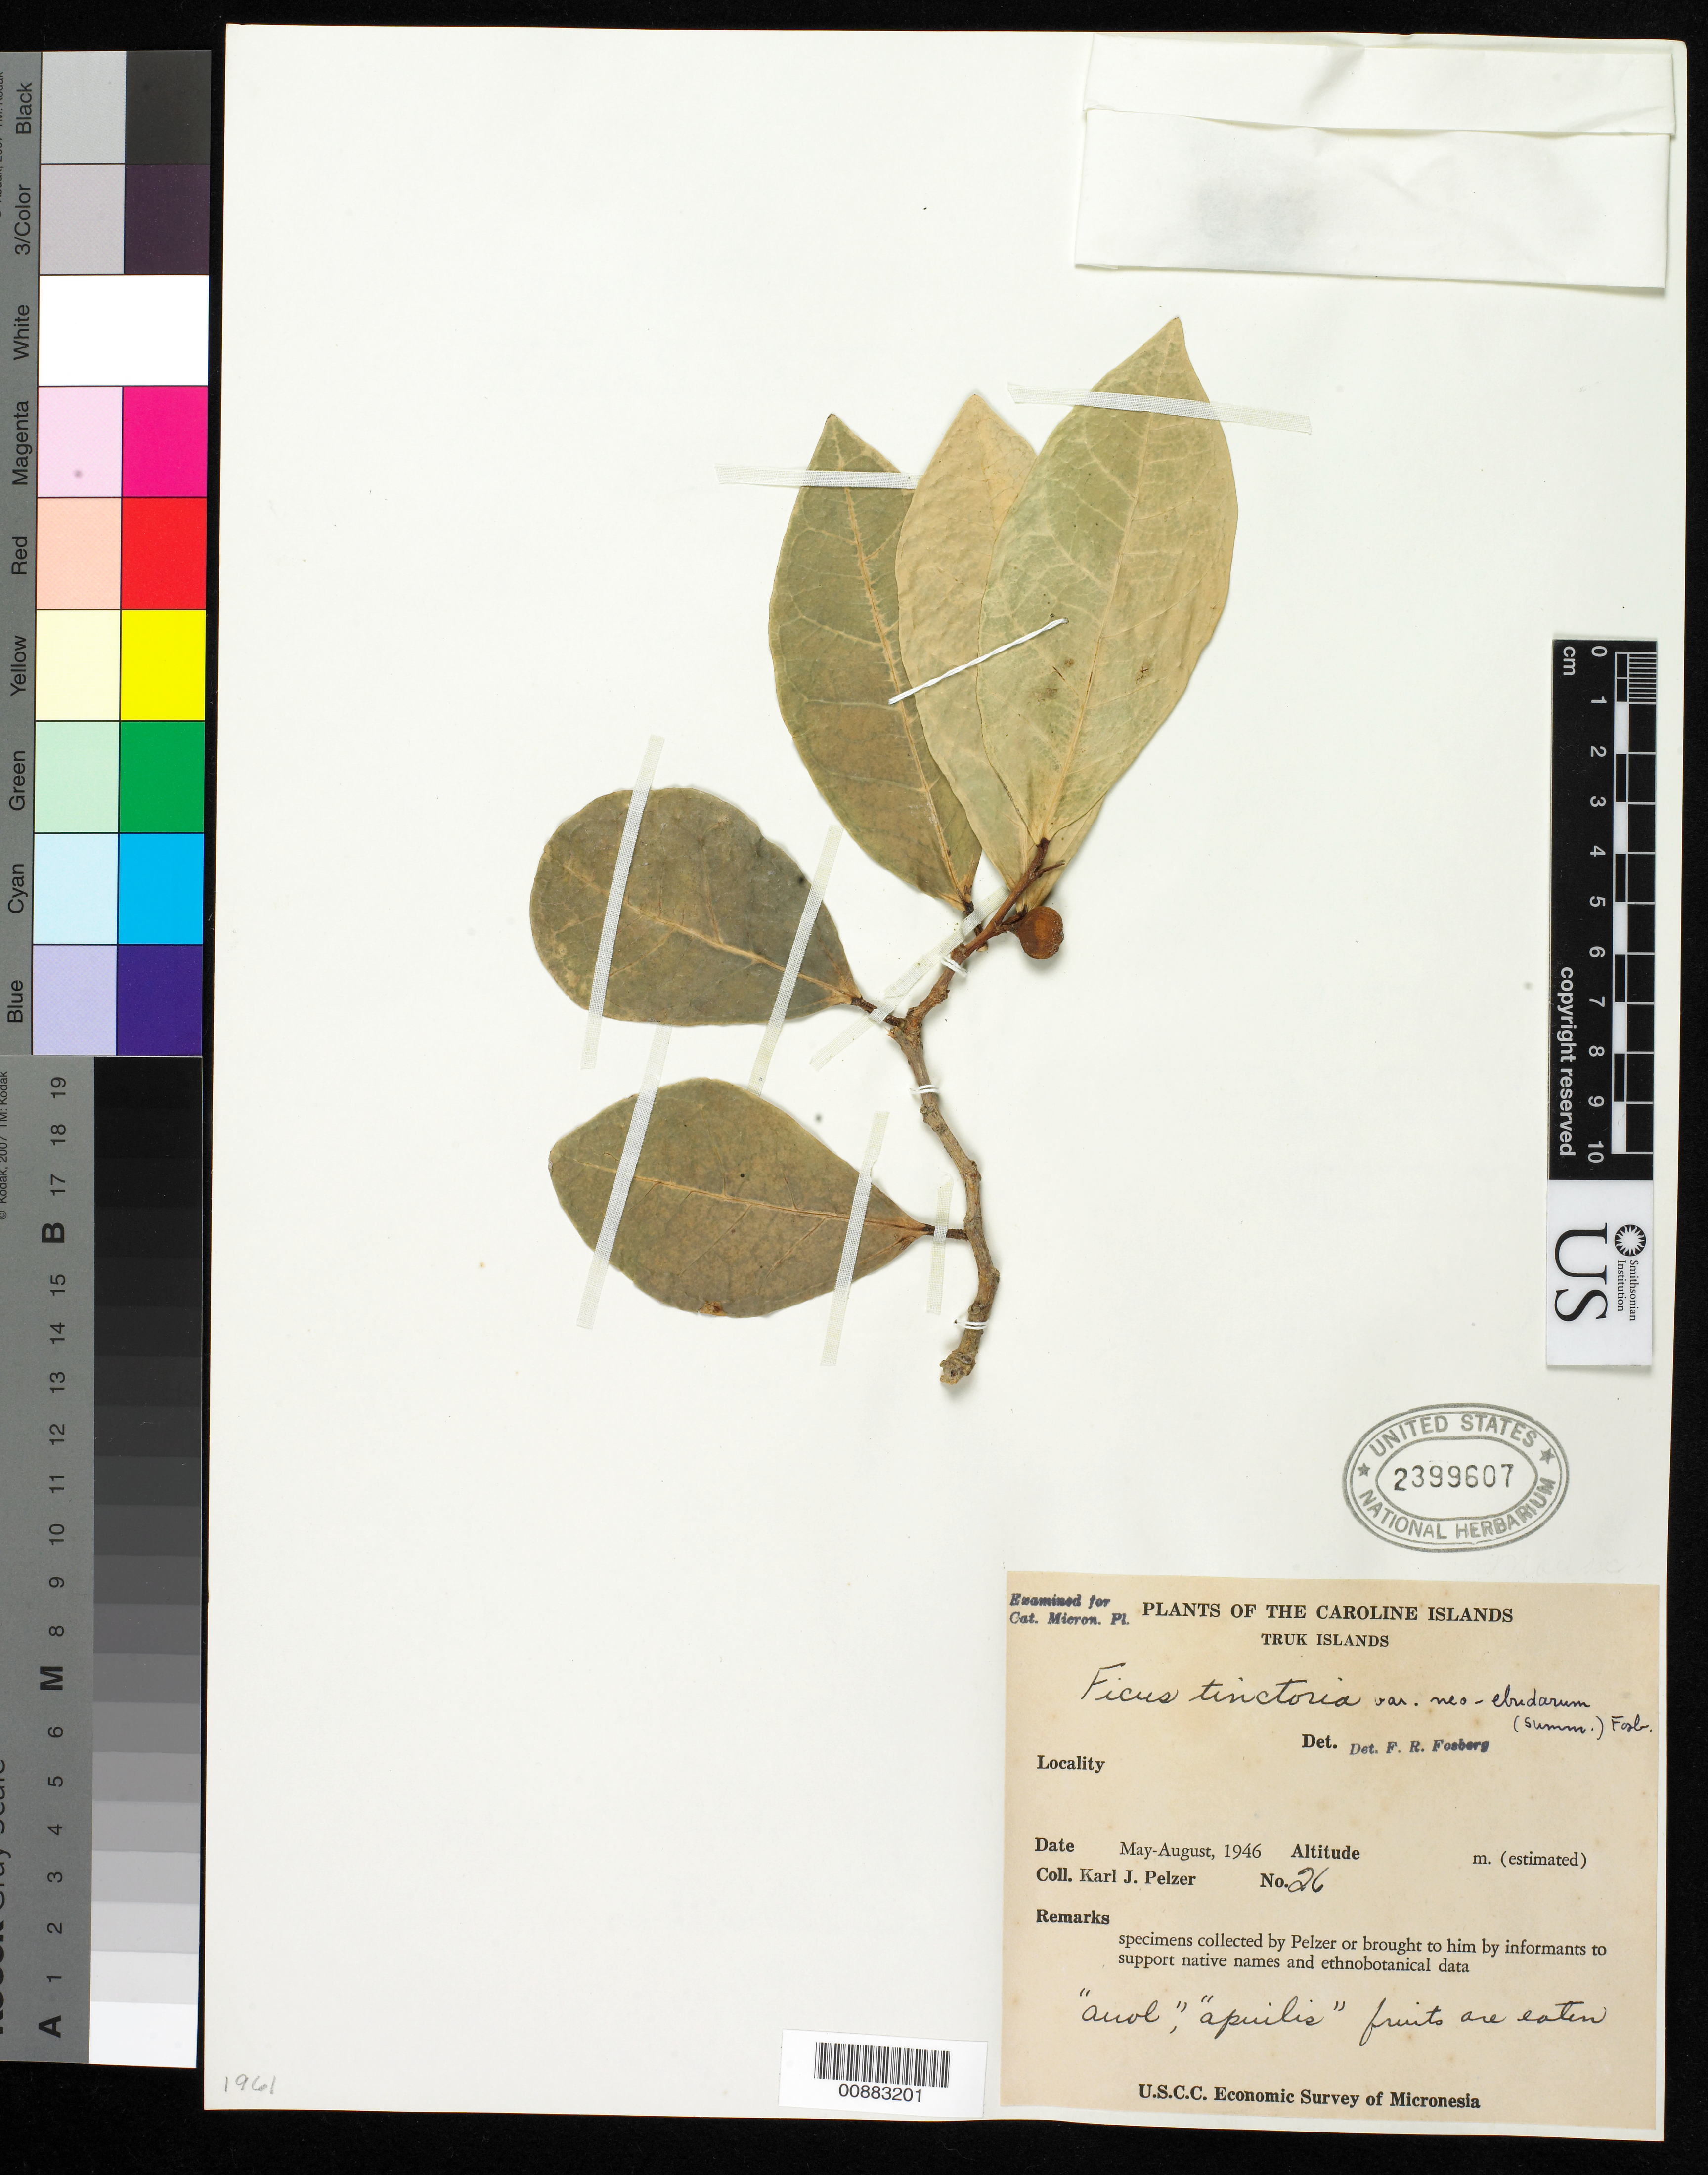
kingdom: Plantae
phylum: Tracheophyta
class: Magnoliopsida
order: Rosales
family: Moraceae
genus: Ficus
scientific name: Ficus tinctoria var. neoebudarum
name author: (Summerh.) Fosberg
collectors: K. J. Pelzer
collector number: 26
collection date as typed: May 1946 to Aug 1946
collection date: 1946-05/1946-08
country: Micronesia, Federated States of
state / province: Truk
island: Truk (Chuuk) Is.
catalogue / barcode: US 2399607